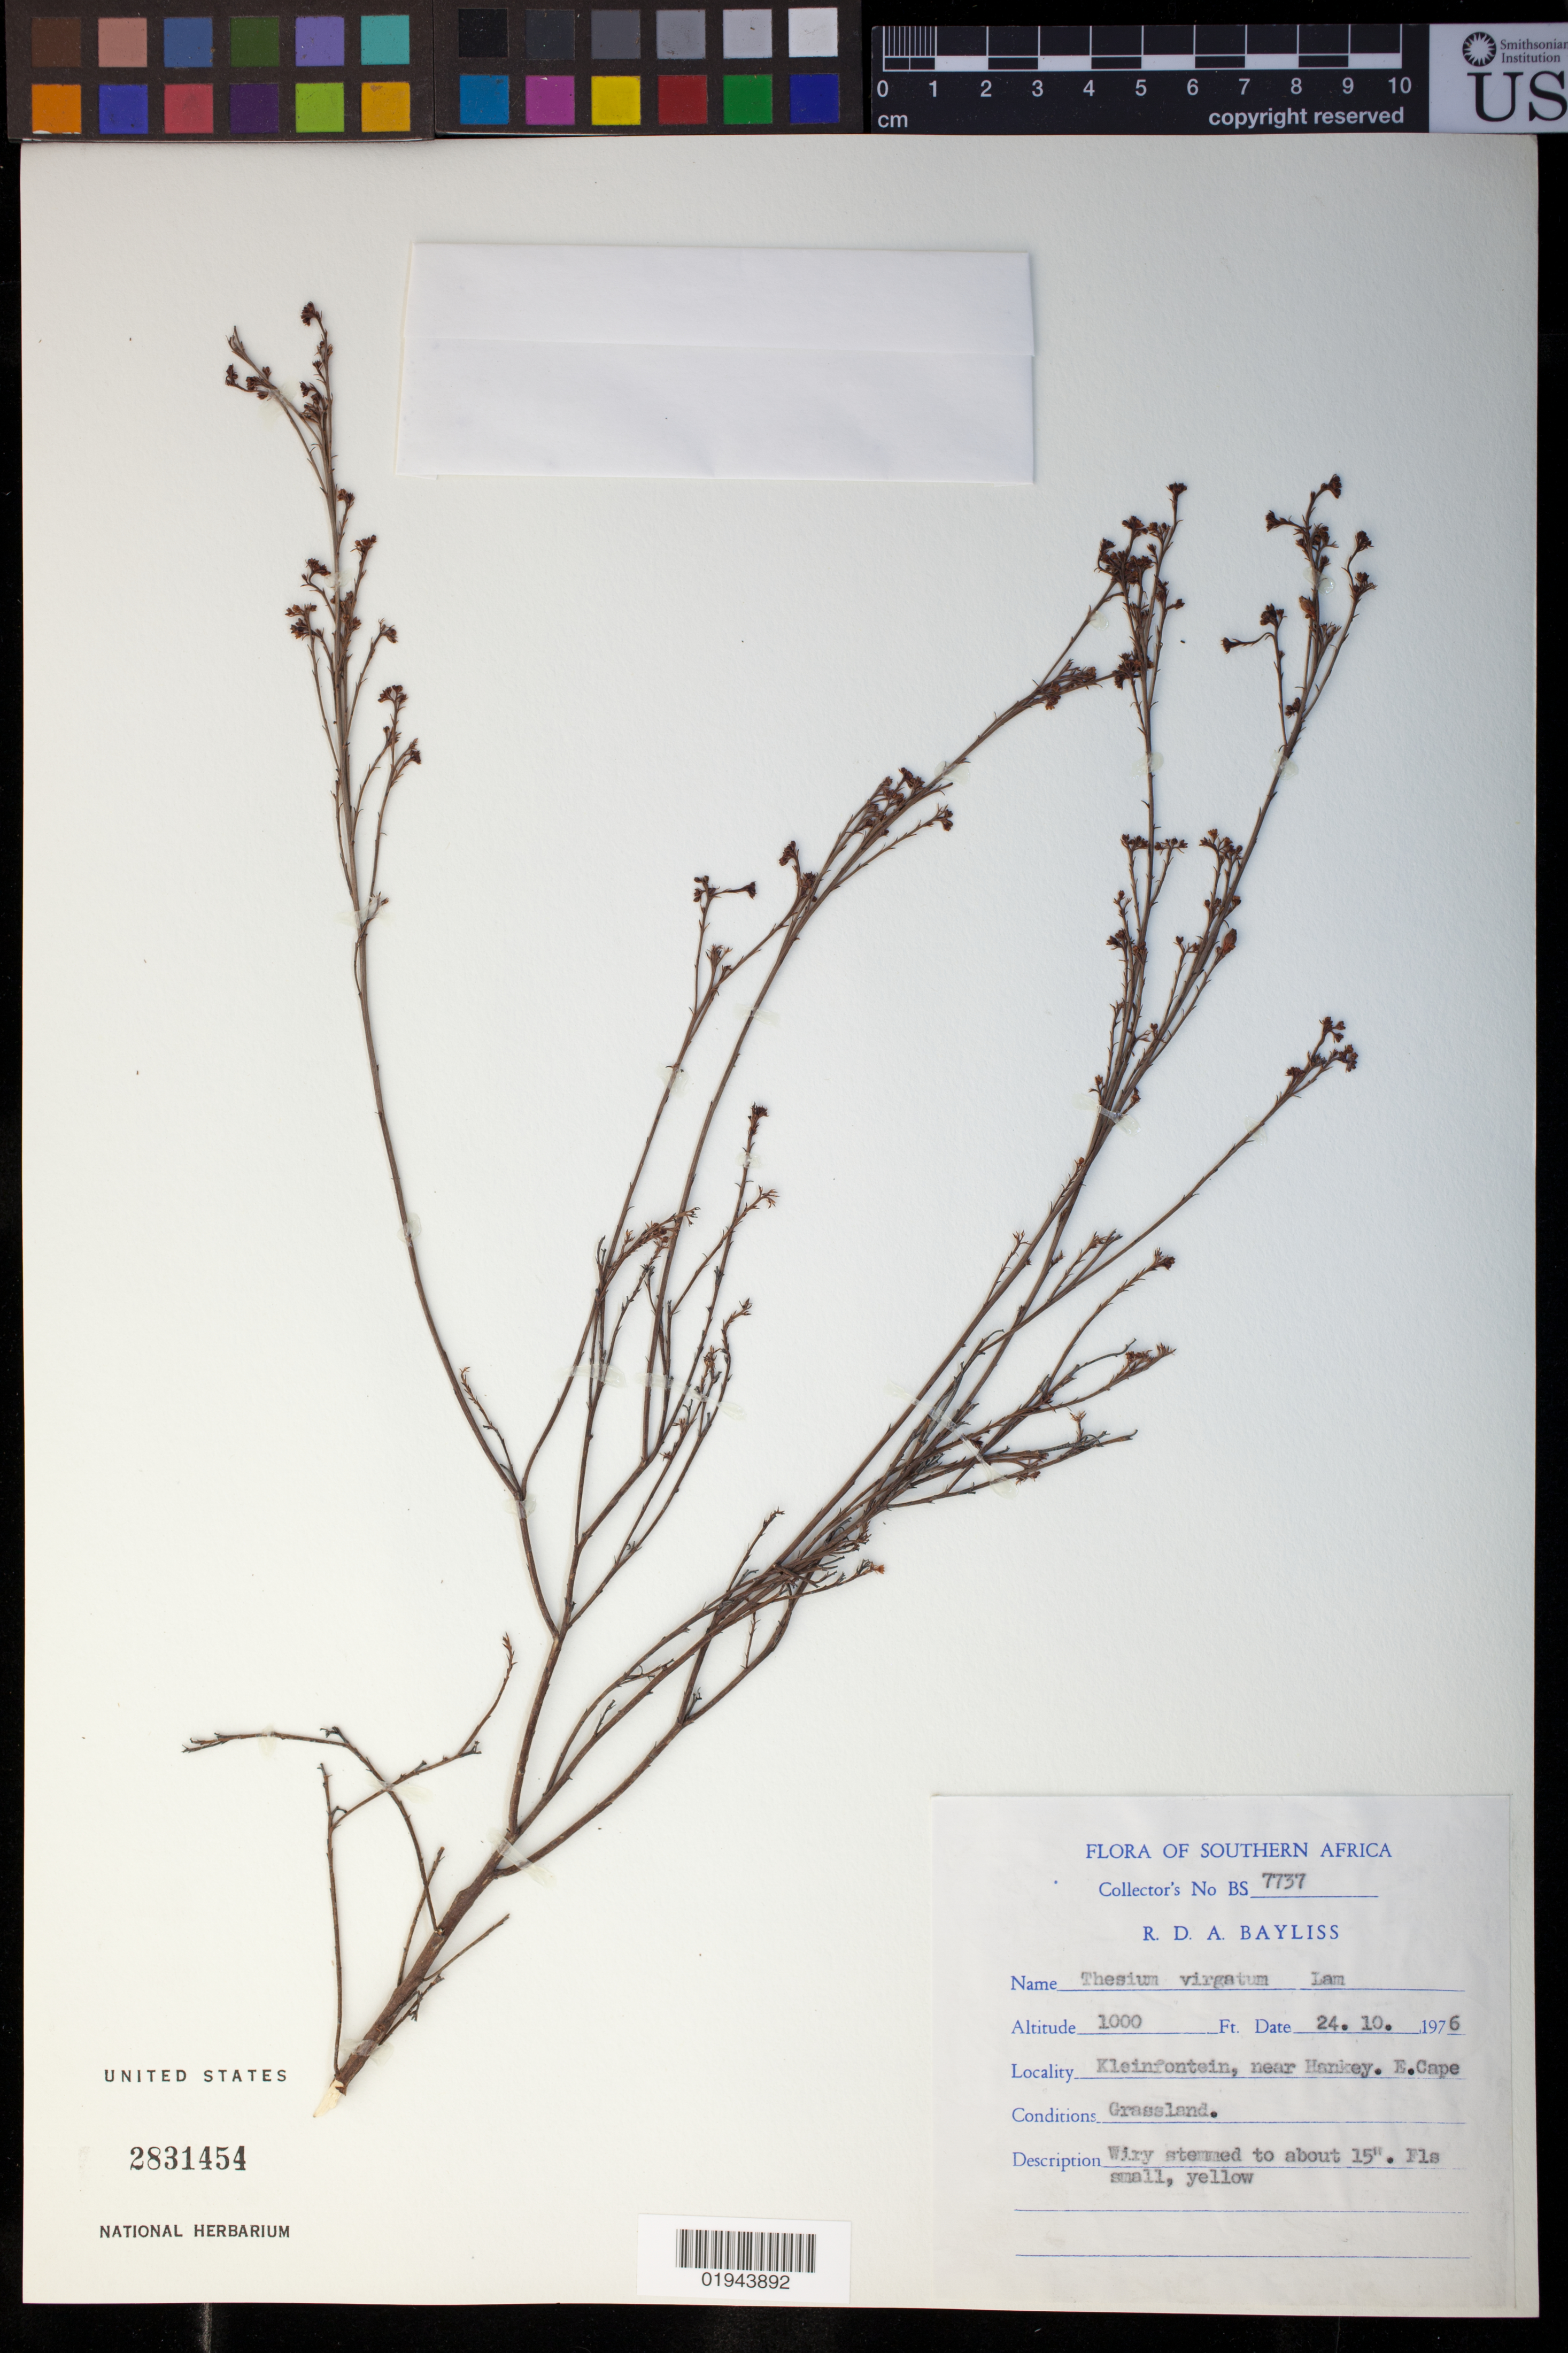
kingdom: Plantae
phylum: Tracheophyta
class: Magnoliopsida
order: Santalales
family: Thesiaceae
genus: Thesium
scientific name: Thesium virgatum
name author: Lam.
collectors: R. Bayliss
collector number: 7737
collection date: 1976-10-24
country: South Africa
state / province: Eastern Cape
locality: Kleinfontein, near Hankey.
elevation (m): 305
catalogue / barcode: US 2831454